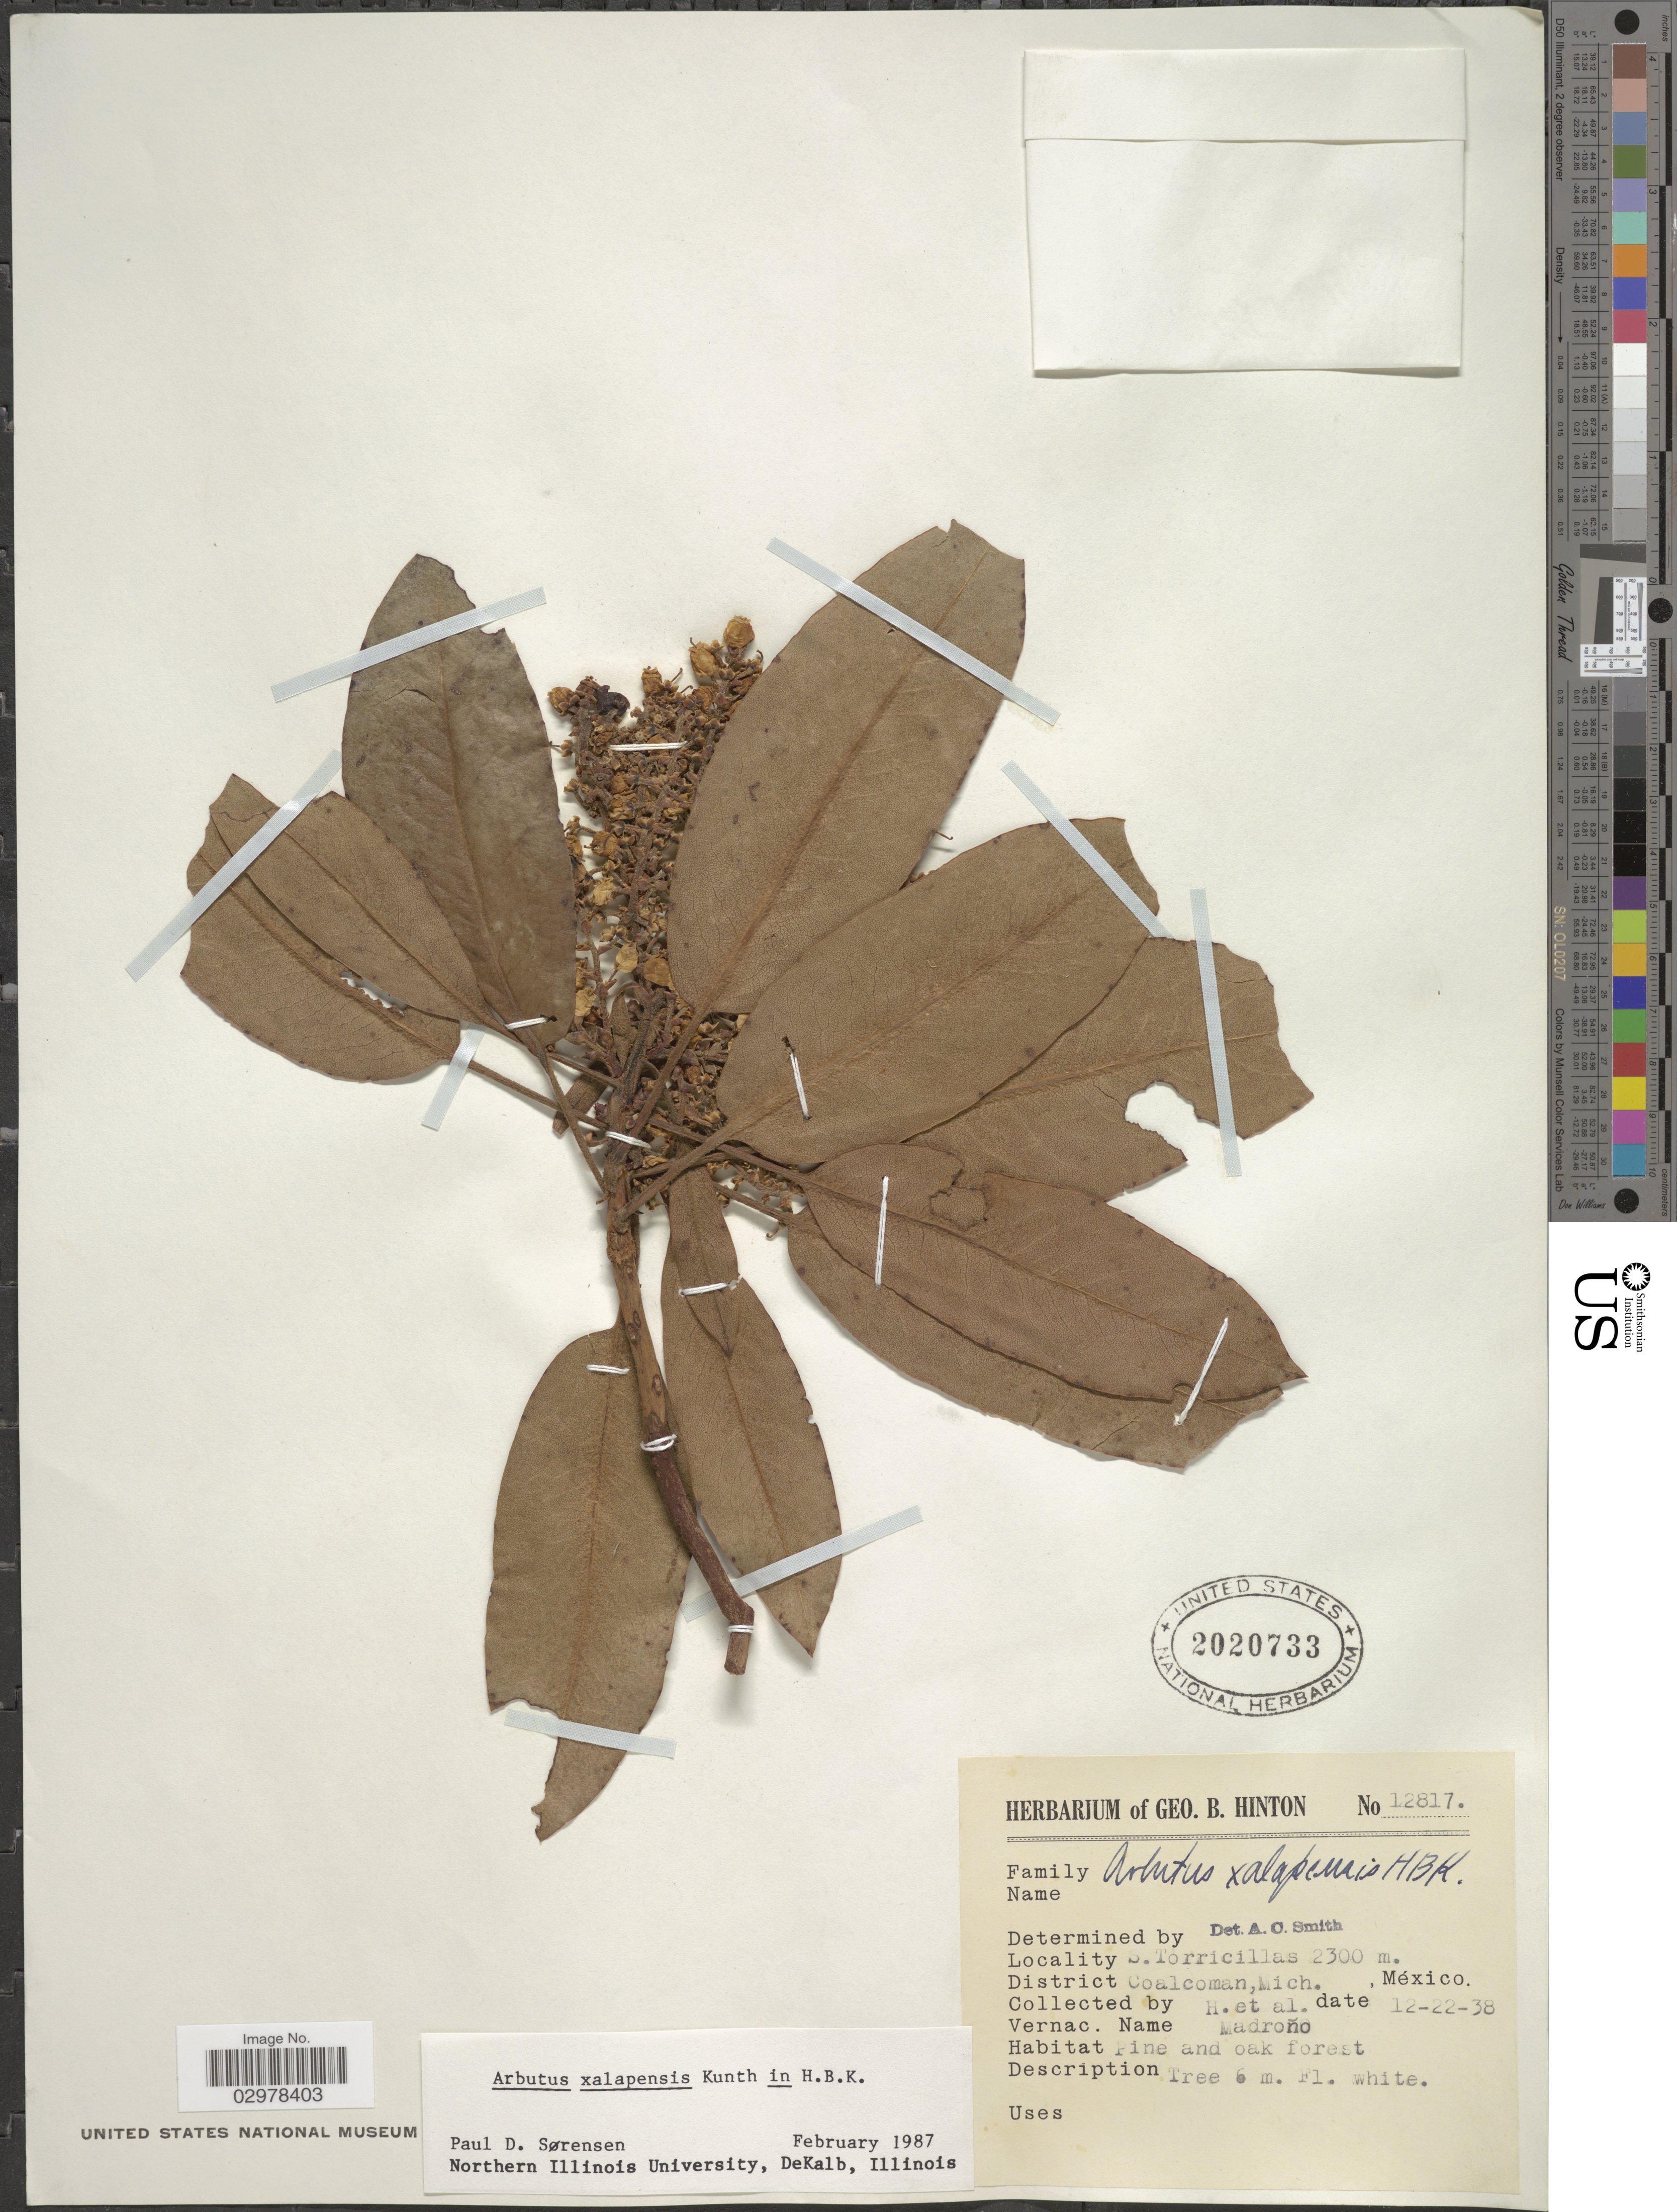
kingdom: Plantae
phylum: Tracheophyta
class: Magnoliopsida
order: Ericales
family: Ericaceae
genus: Arbutus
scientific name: Arbutus xalapensis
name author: Kunth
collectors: G. B. Hinton & et al.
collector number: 12817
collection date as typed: Transcribed d/m/y: 22/12/38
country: Mexico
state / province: Michoacán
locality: S. Torricillas, District Coalcoman.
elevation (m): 2300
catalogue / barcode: US 2020733